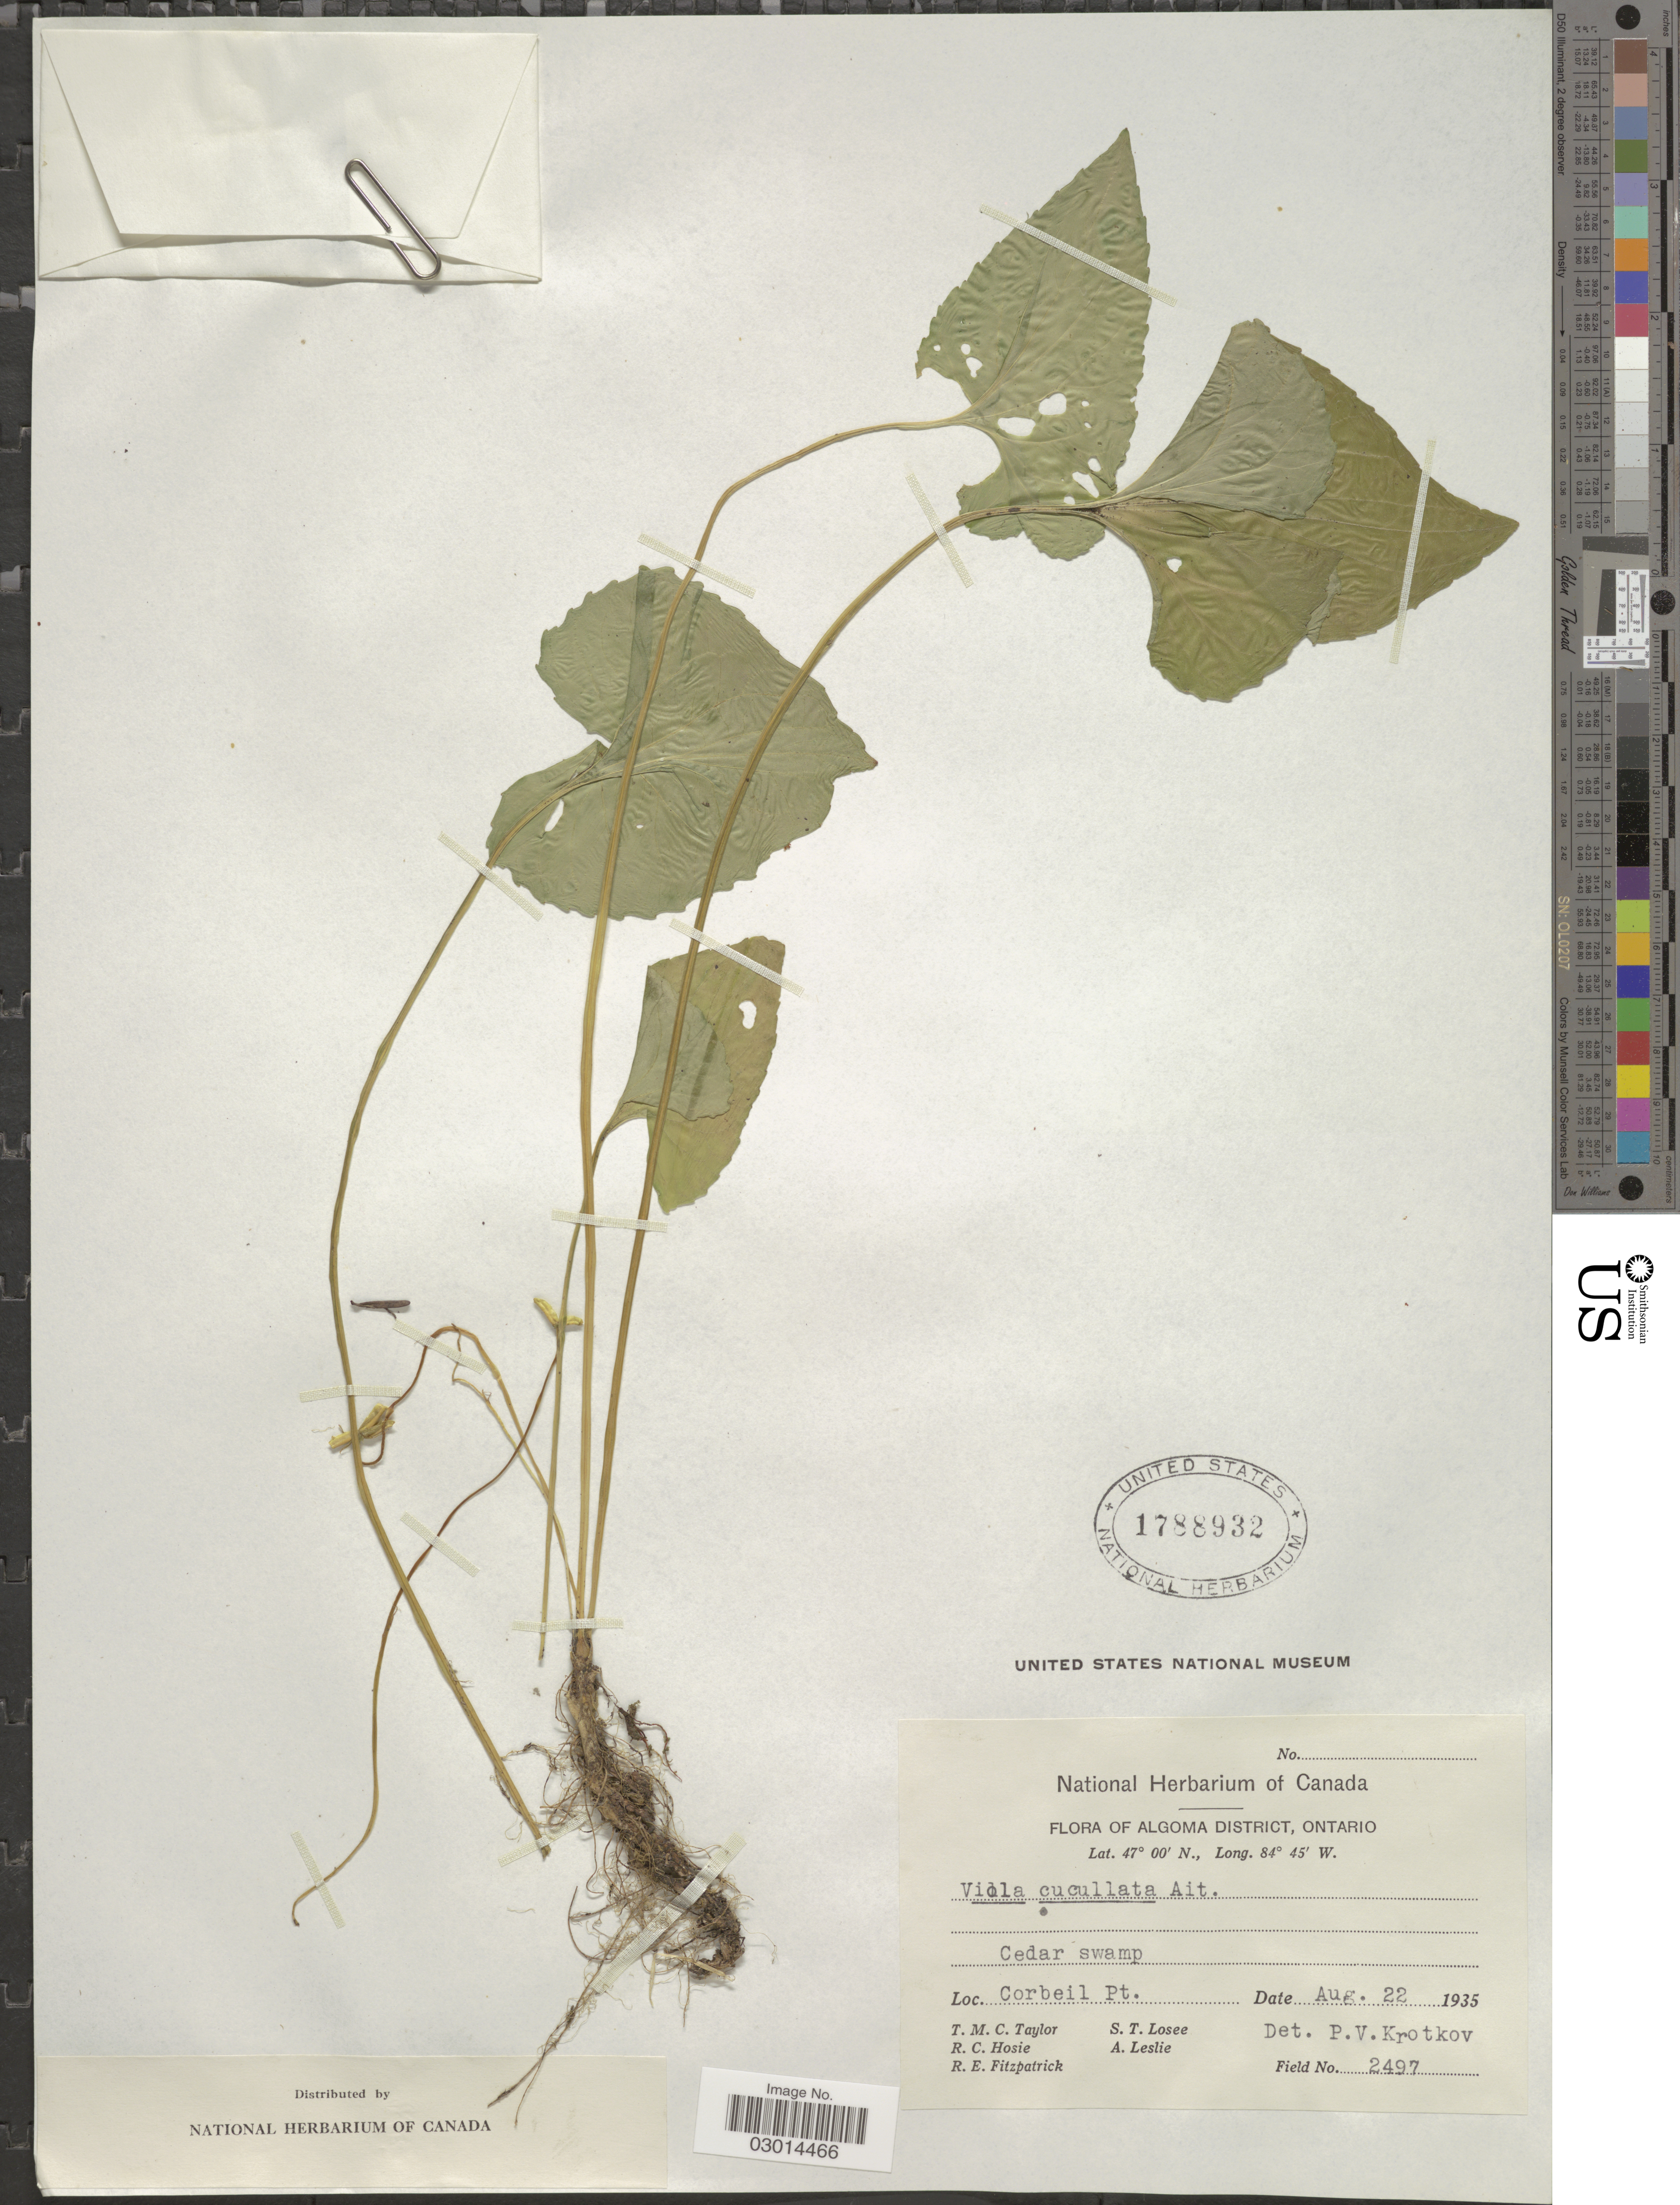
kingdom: Plantae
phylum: Tracheophyta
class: Magnoliopsida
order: Malpighiales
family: Violaceae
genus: Viola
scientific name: Viola cucullata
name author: Aiton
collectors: T. M. C. Taylor, R. Hosie, R. Fitzpatrick, S. Losee & A. Leslie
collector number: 2497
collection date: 1935-08-22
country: Canada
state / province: Ontario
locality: Algoma District, Cedar swamp, Corbeil Pt.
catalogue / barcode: US 1788932